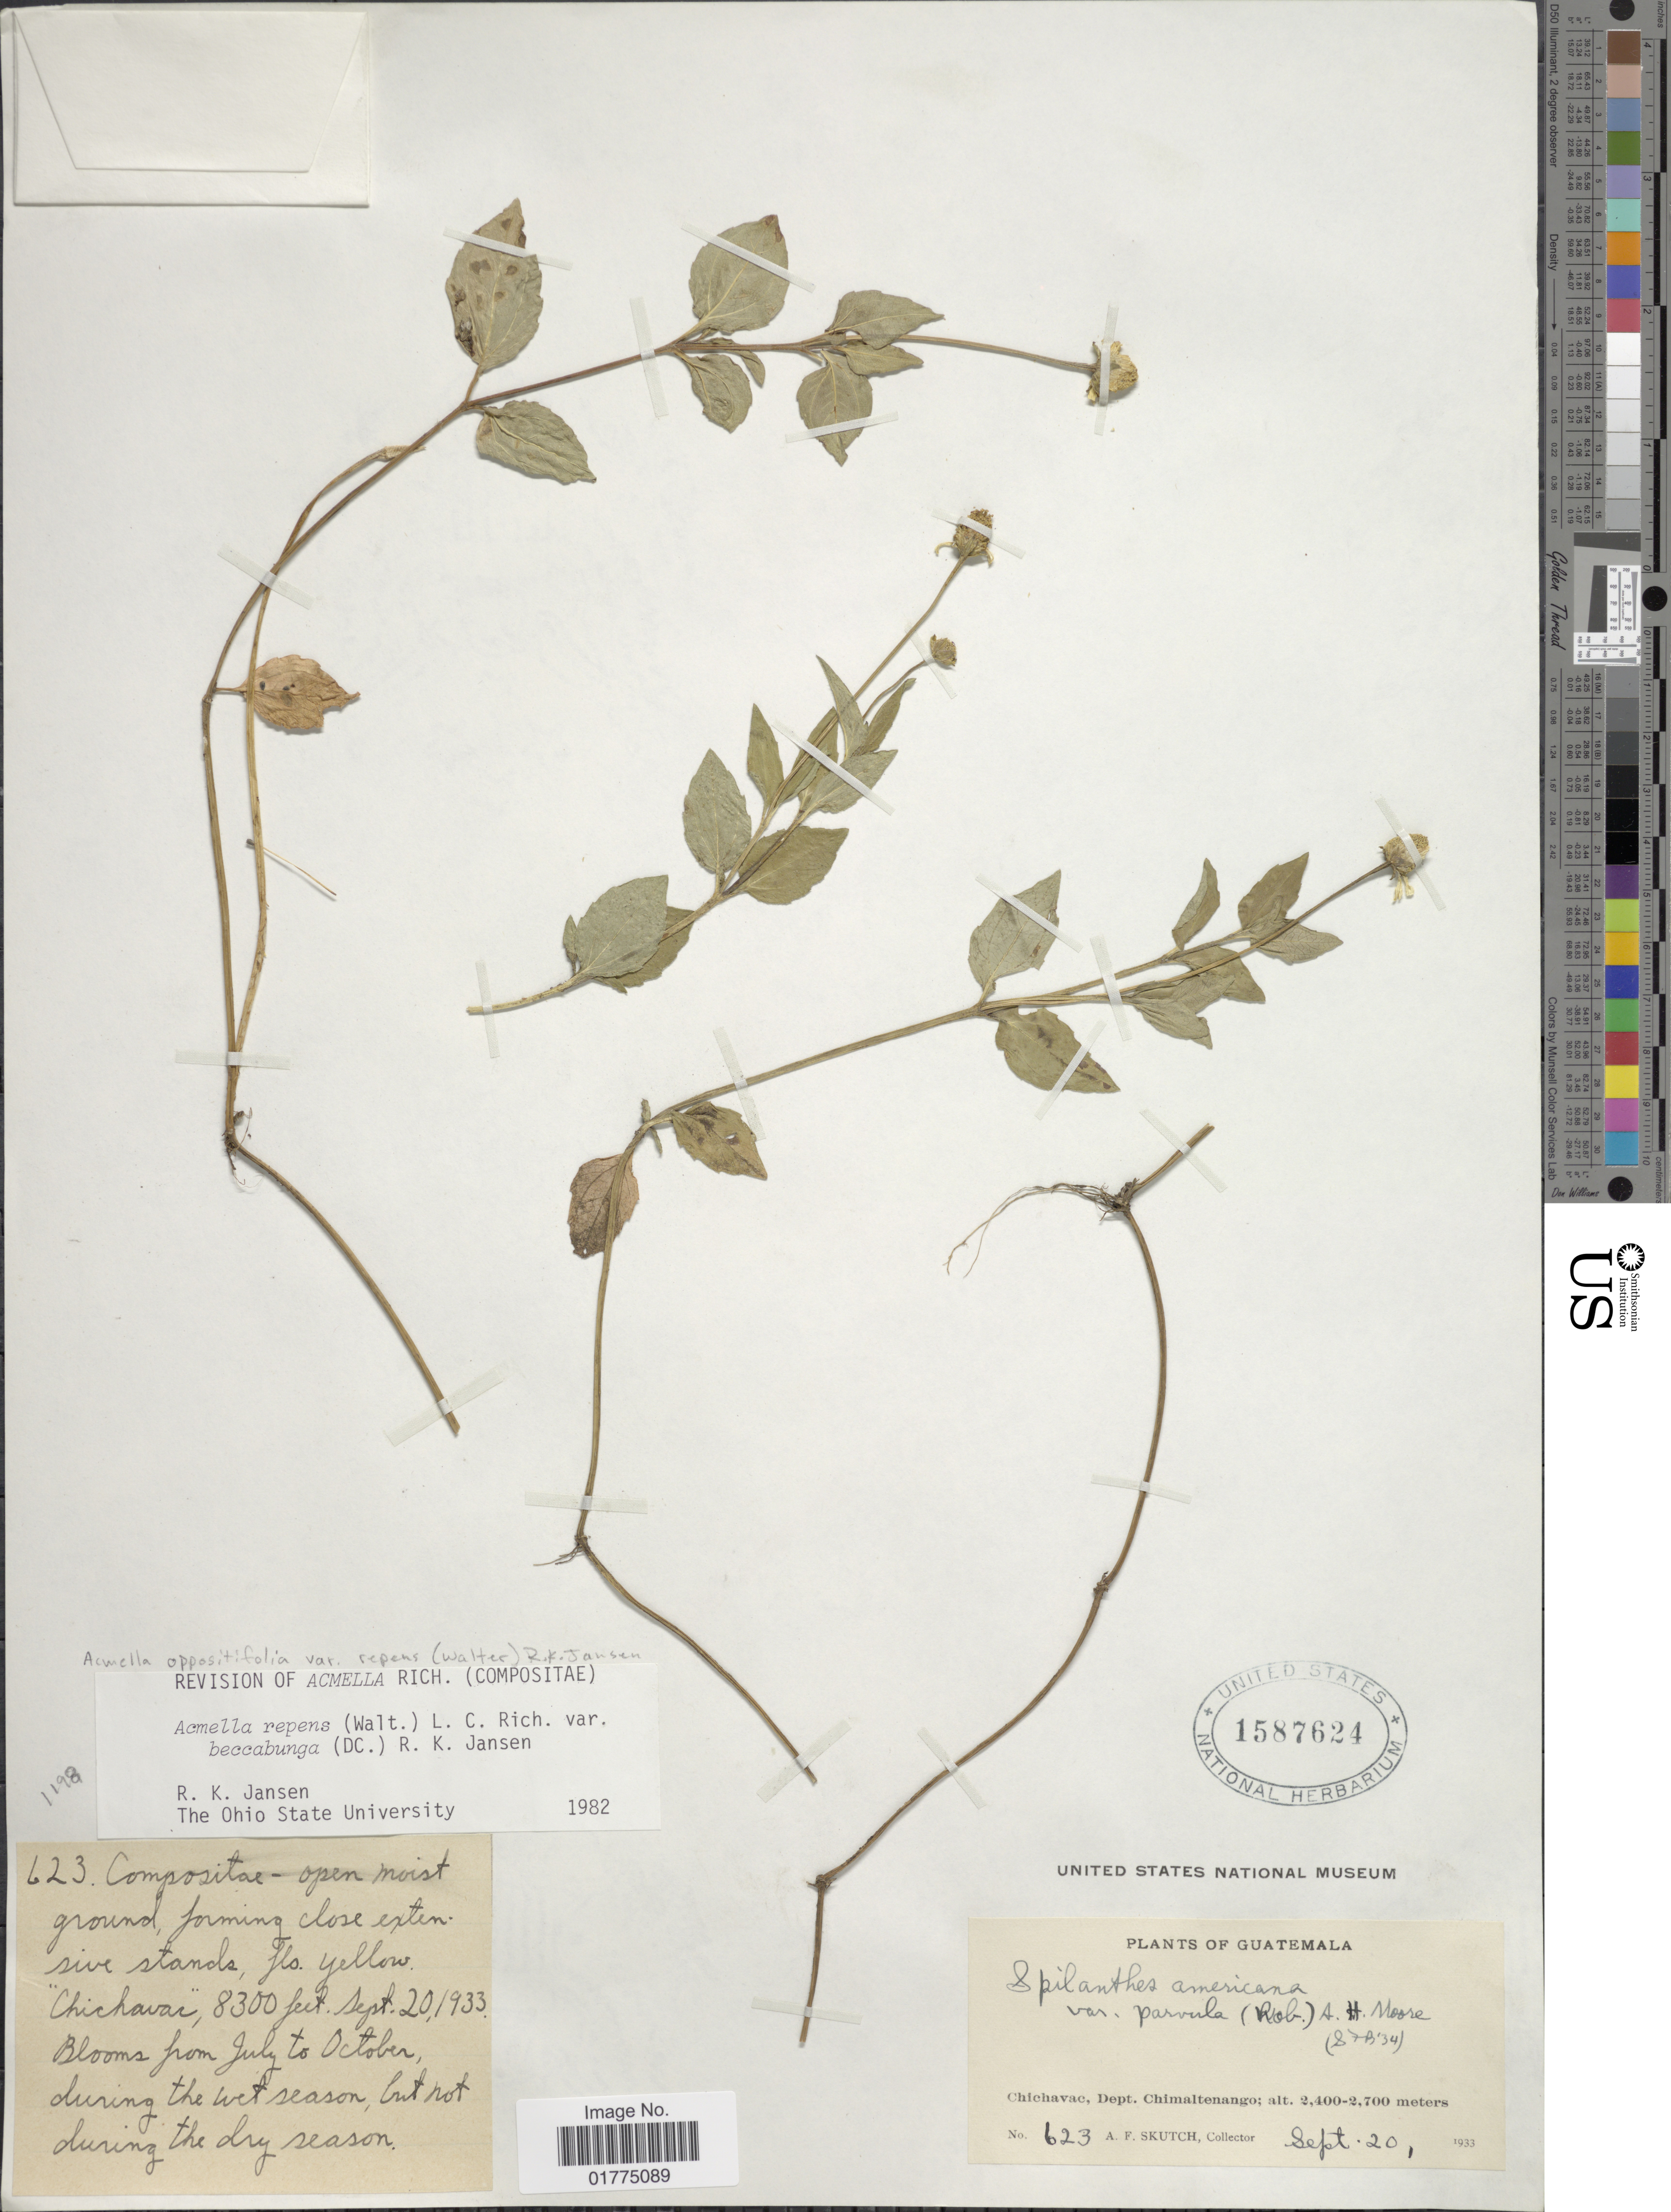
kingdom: Plantae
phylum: Tracheophyta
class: Magnoliopsida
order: Asterales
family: Asteraceae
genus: Acmella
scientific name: Acmella repens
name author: (Walter) Rich.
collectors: A. F. Skutch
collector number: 623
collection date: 1933-09-20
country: Guatemala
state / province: Chimaltenango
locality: Guatemala. Chichavac, Dept. Chimaltenango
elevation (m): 2400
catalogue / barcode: US 1587624